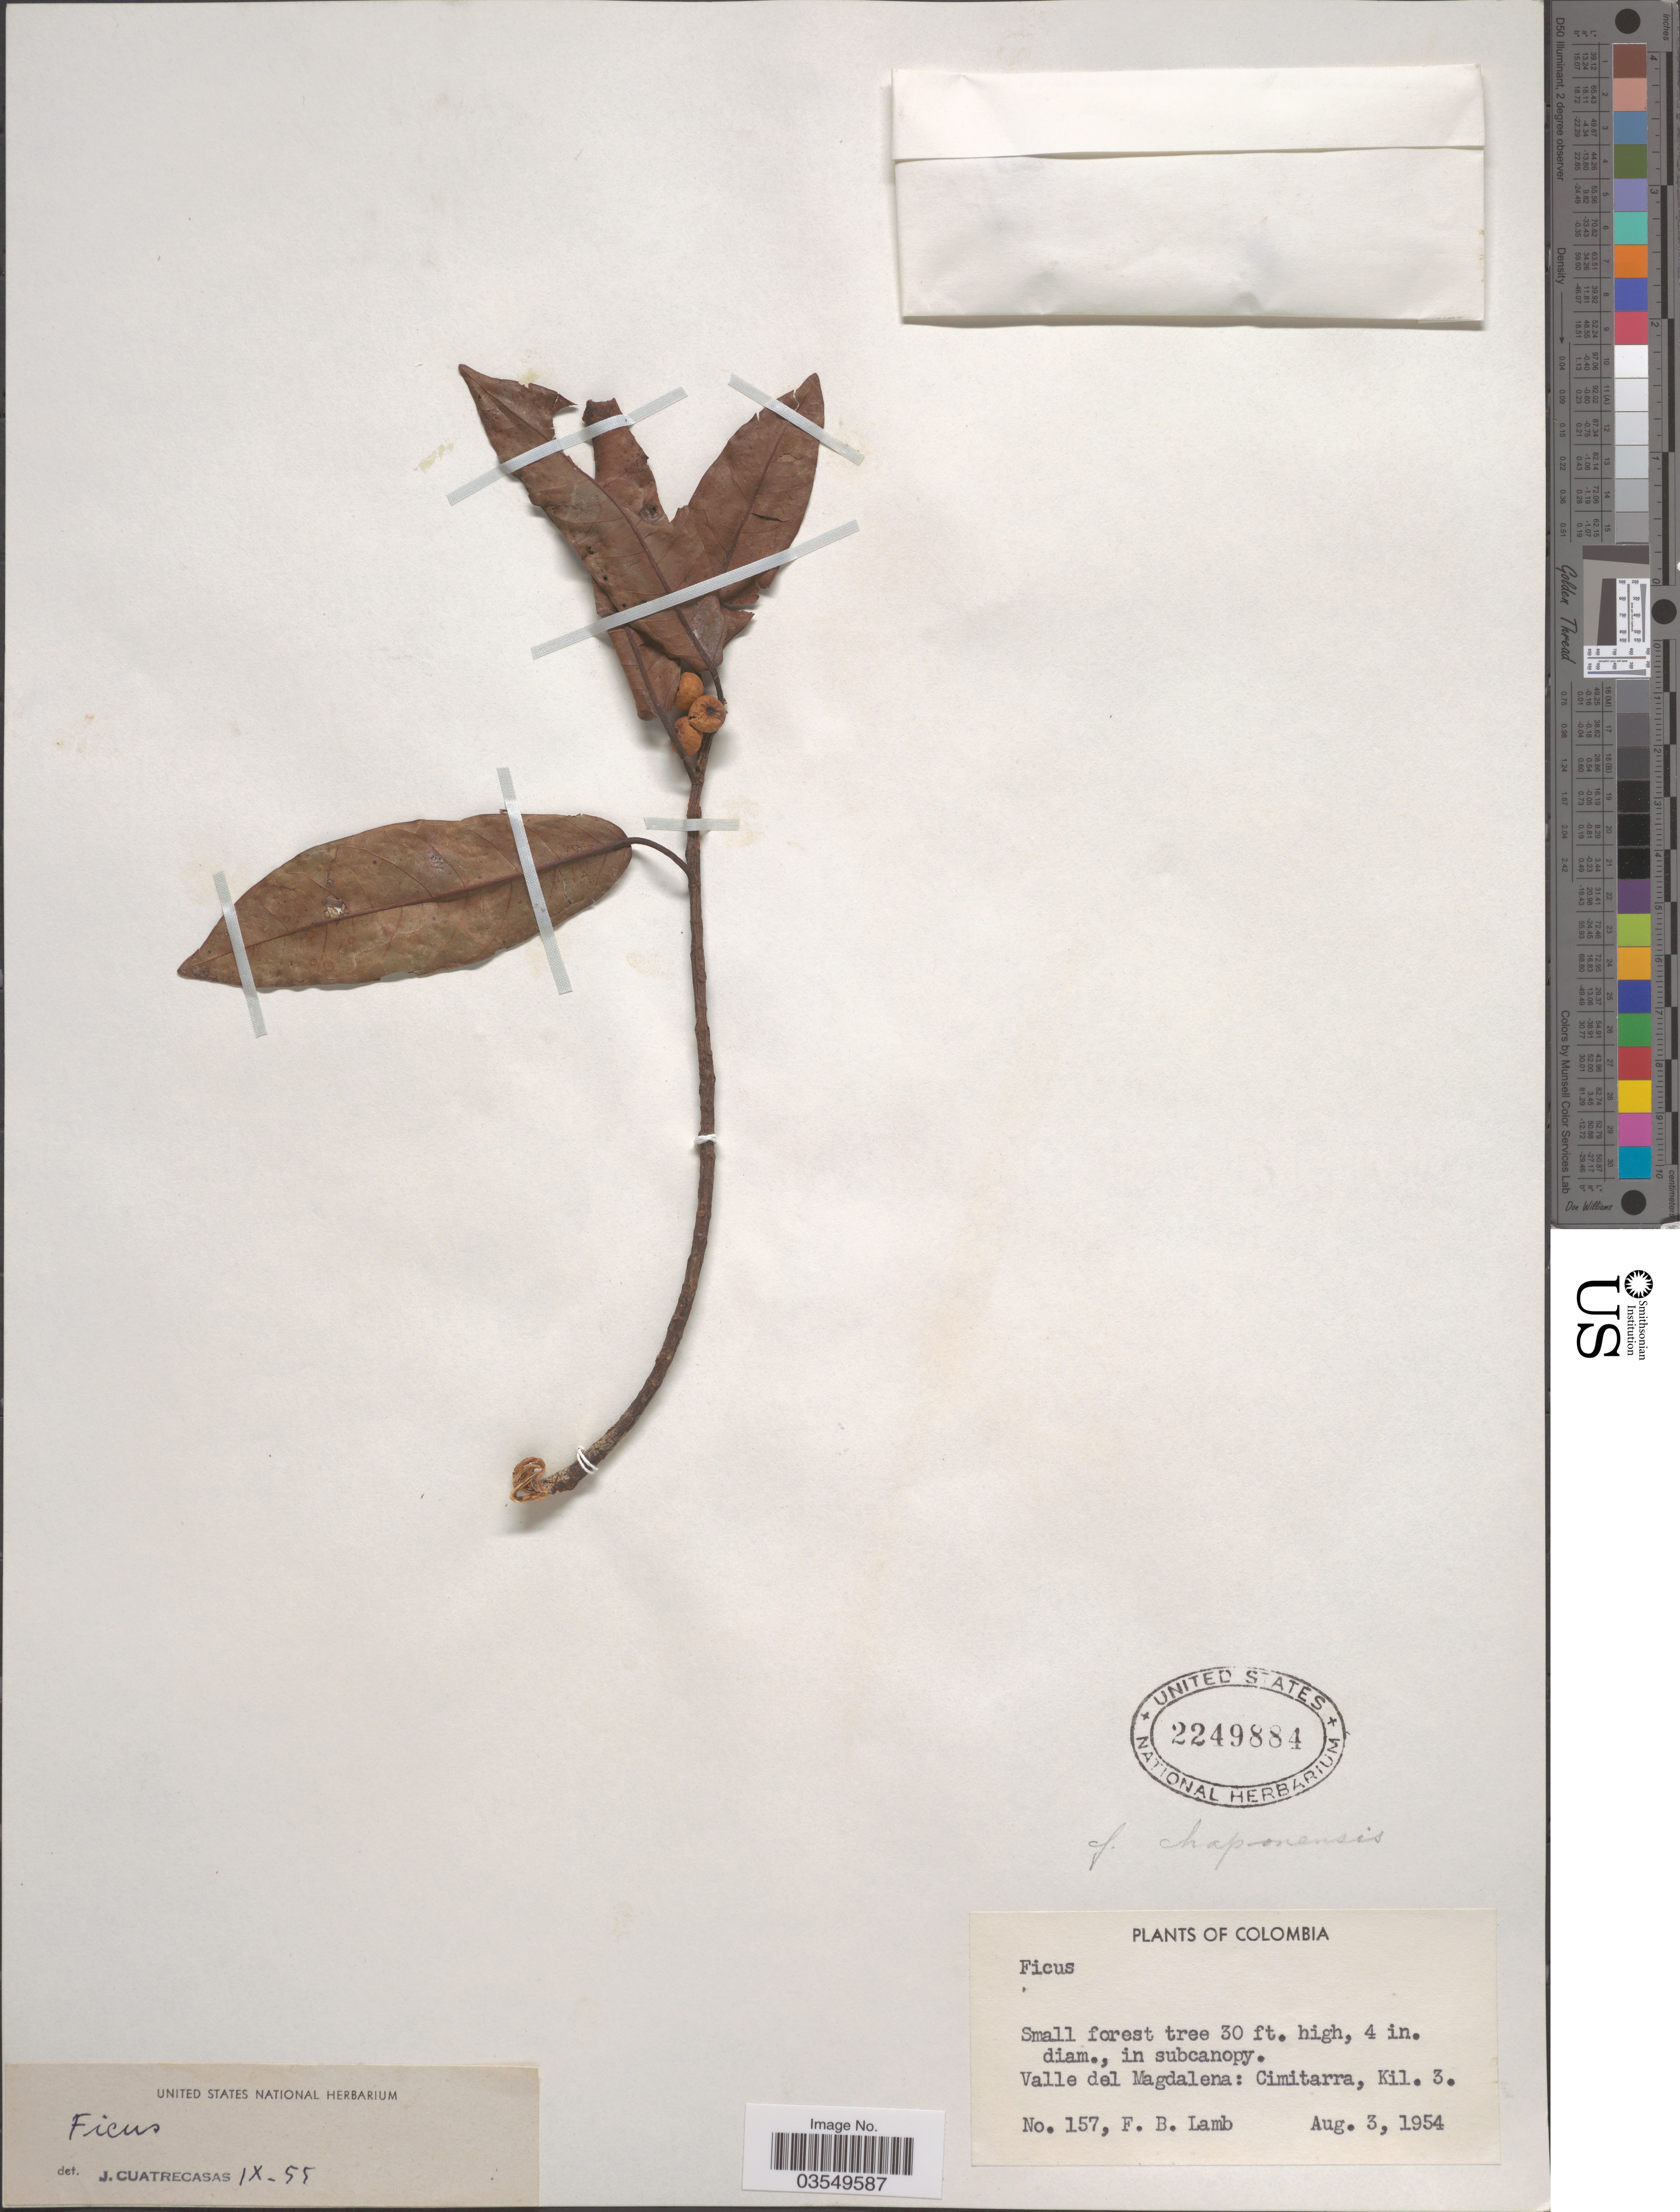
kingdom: Plantae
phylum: Tracheophyta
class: Magnoliopsida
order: Rosales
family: Moraceae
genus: Ficus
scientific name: Ficus sp.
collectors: F. B. Lamb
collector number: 157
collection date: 1954-08-03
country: Colombia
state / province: Magdalena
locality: Valle del Magdalena: Cimitarra, Kil. 3.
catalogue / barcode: US 2249884